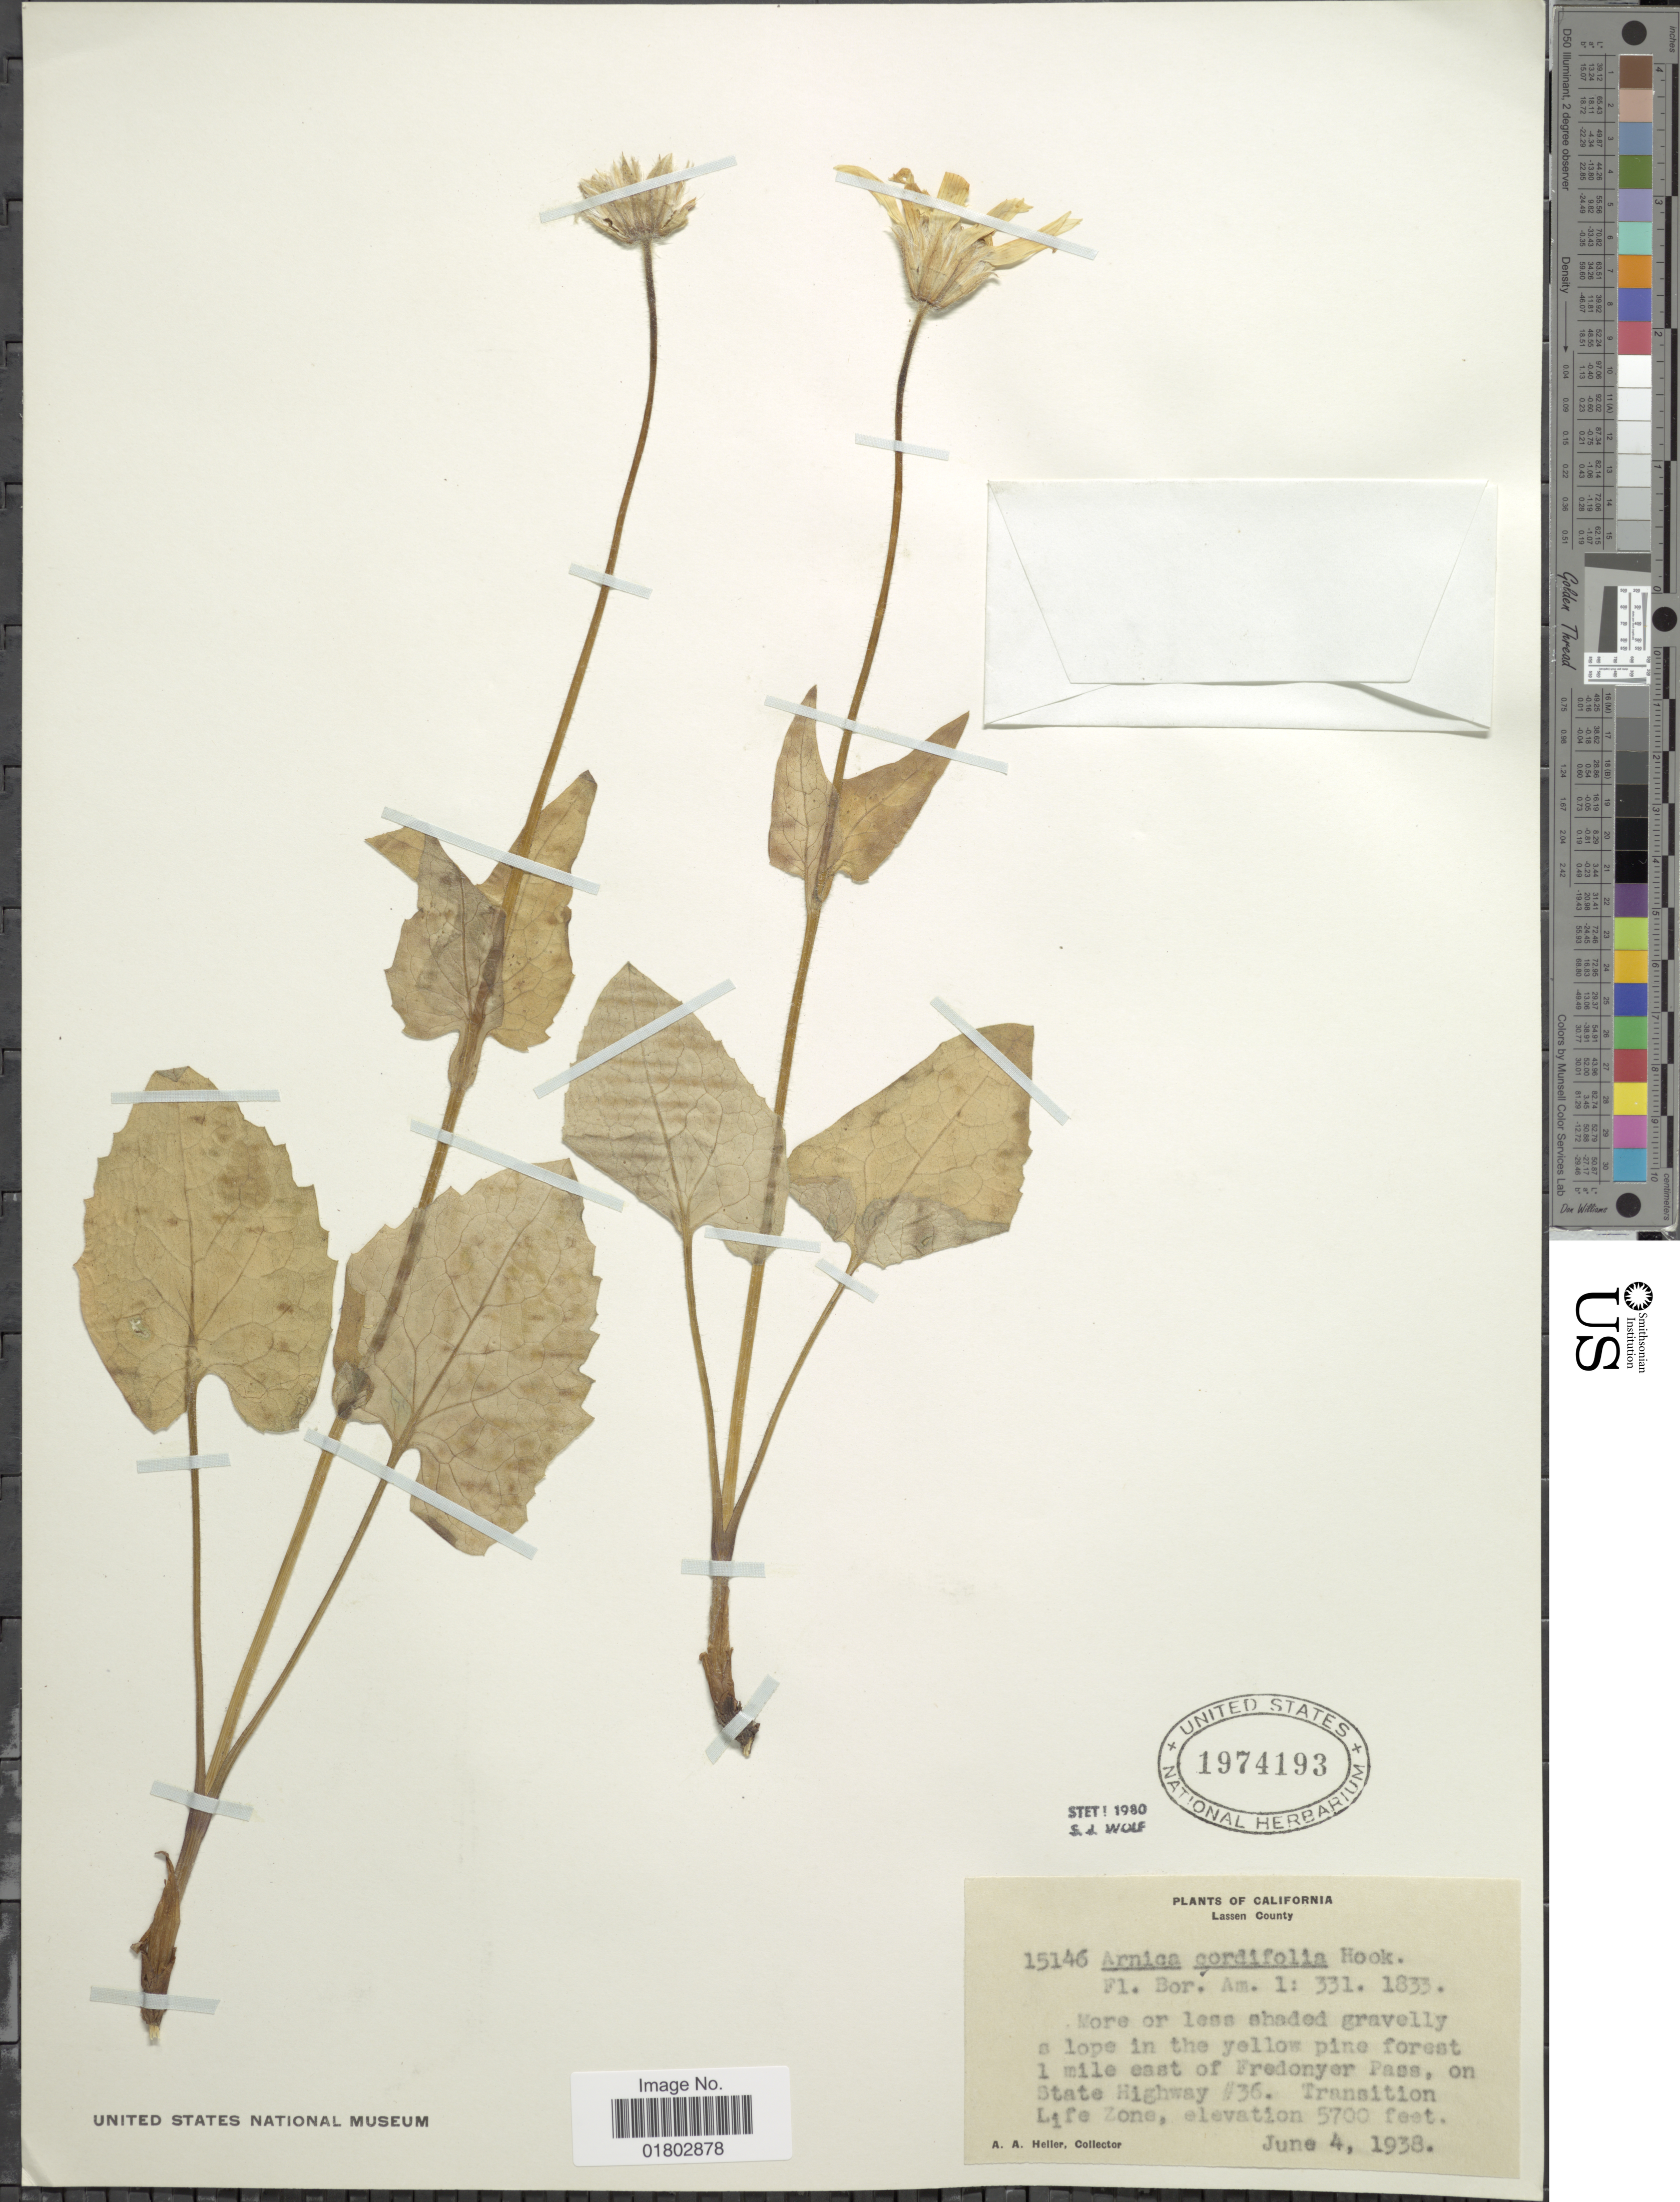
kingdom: Plantae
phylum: Tracheophyta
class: Magnoliopsida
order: Asterales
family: Asteraceae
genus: Arnica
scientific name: Arnica cordifolia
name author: Hook.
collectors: A. A. Heller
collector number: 15146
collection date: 1938-06-04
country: United States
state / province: California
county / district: Lassen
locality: Lassen County, More or less shaded gravelly s slope in the yellow pine forest 1 mile east of Fredonyer Pass, on State Highway # 36. Transistion Life Zone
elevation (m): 1737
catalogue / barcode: US 1974193